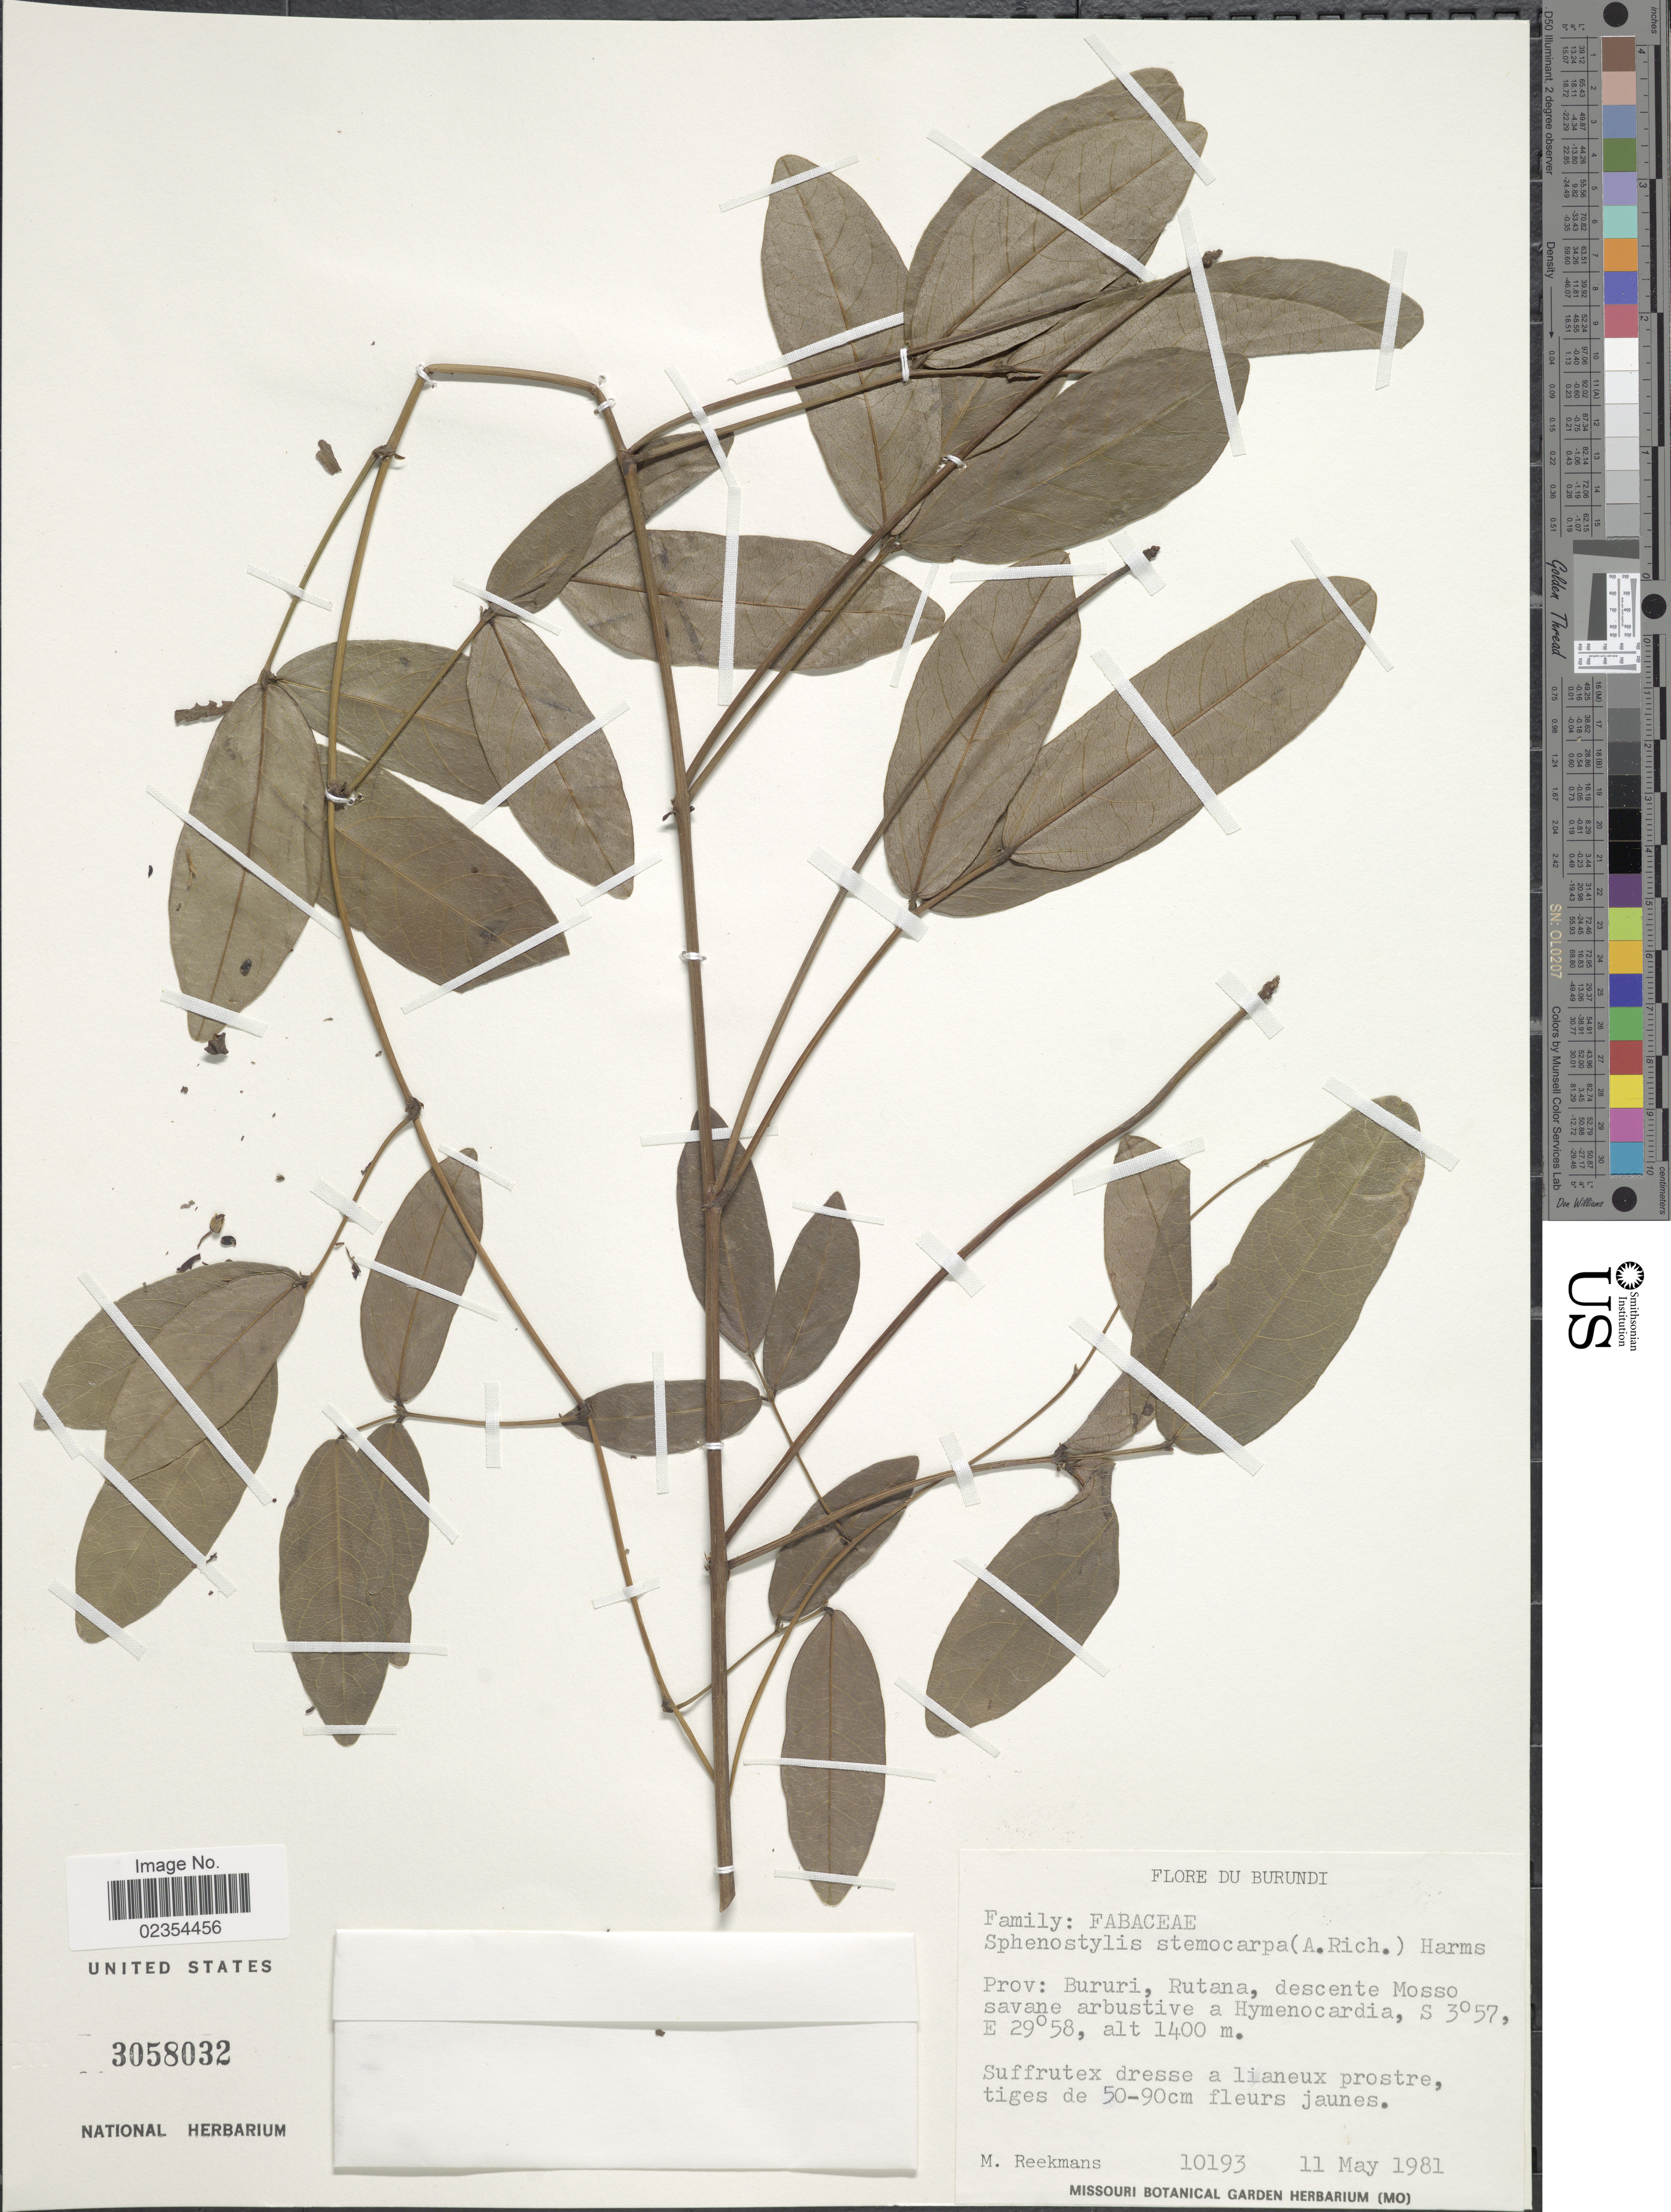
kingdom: Plantae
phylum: Tracheophyta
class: Magnoliopsida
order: Fabales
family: Fabaceae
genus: Sphenostylis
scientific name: Sphenostylis stenocarpa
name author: (Hochst. ex A. Rich.) Harms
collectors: M. Reekmans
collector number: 10193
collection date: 1981-05-11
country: Burundi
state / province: Bururi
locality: Rutana, descente Mosso savana arbustive e Hymenocardia.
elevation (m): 1400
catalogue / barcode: US 3058032